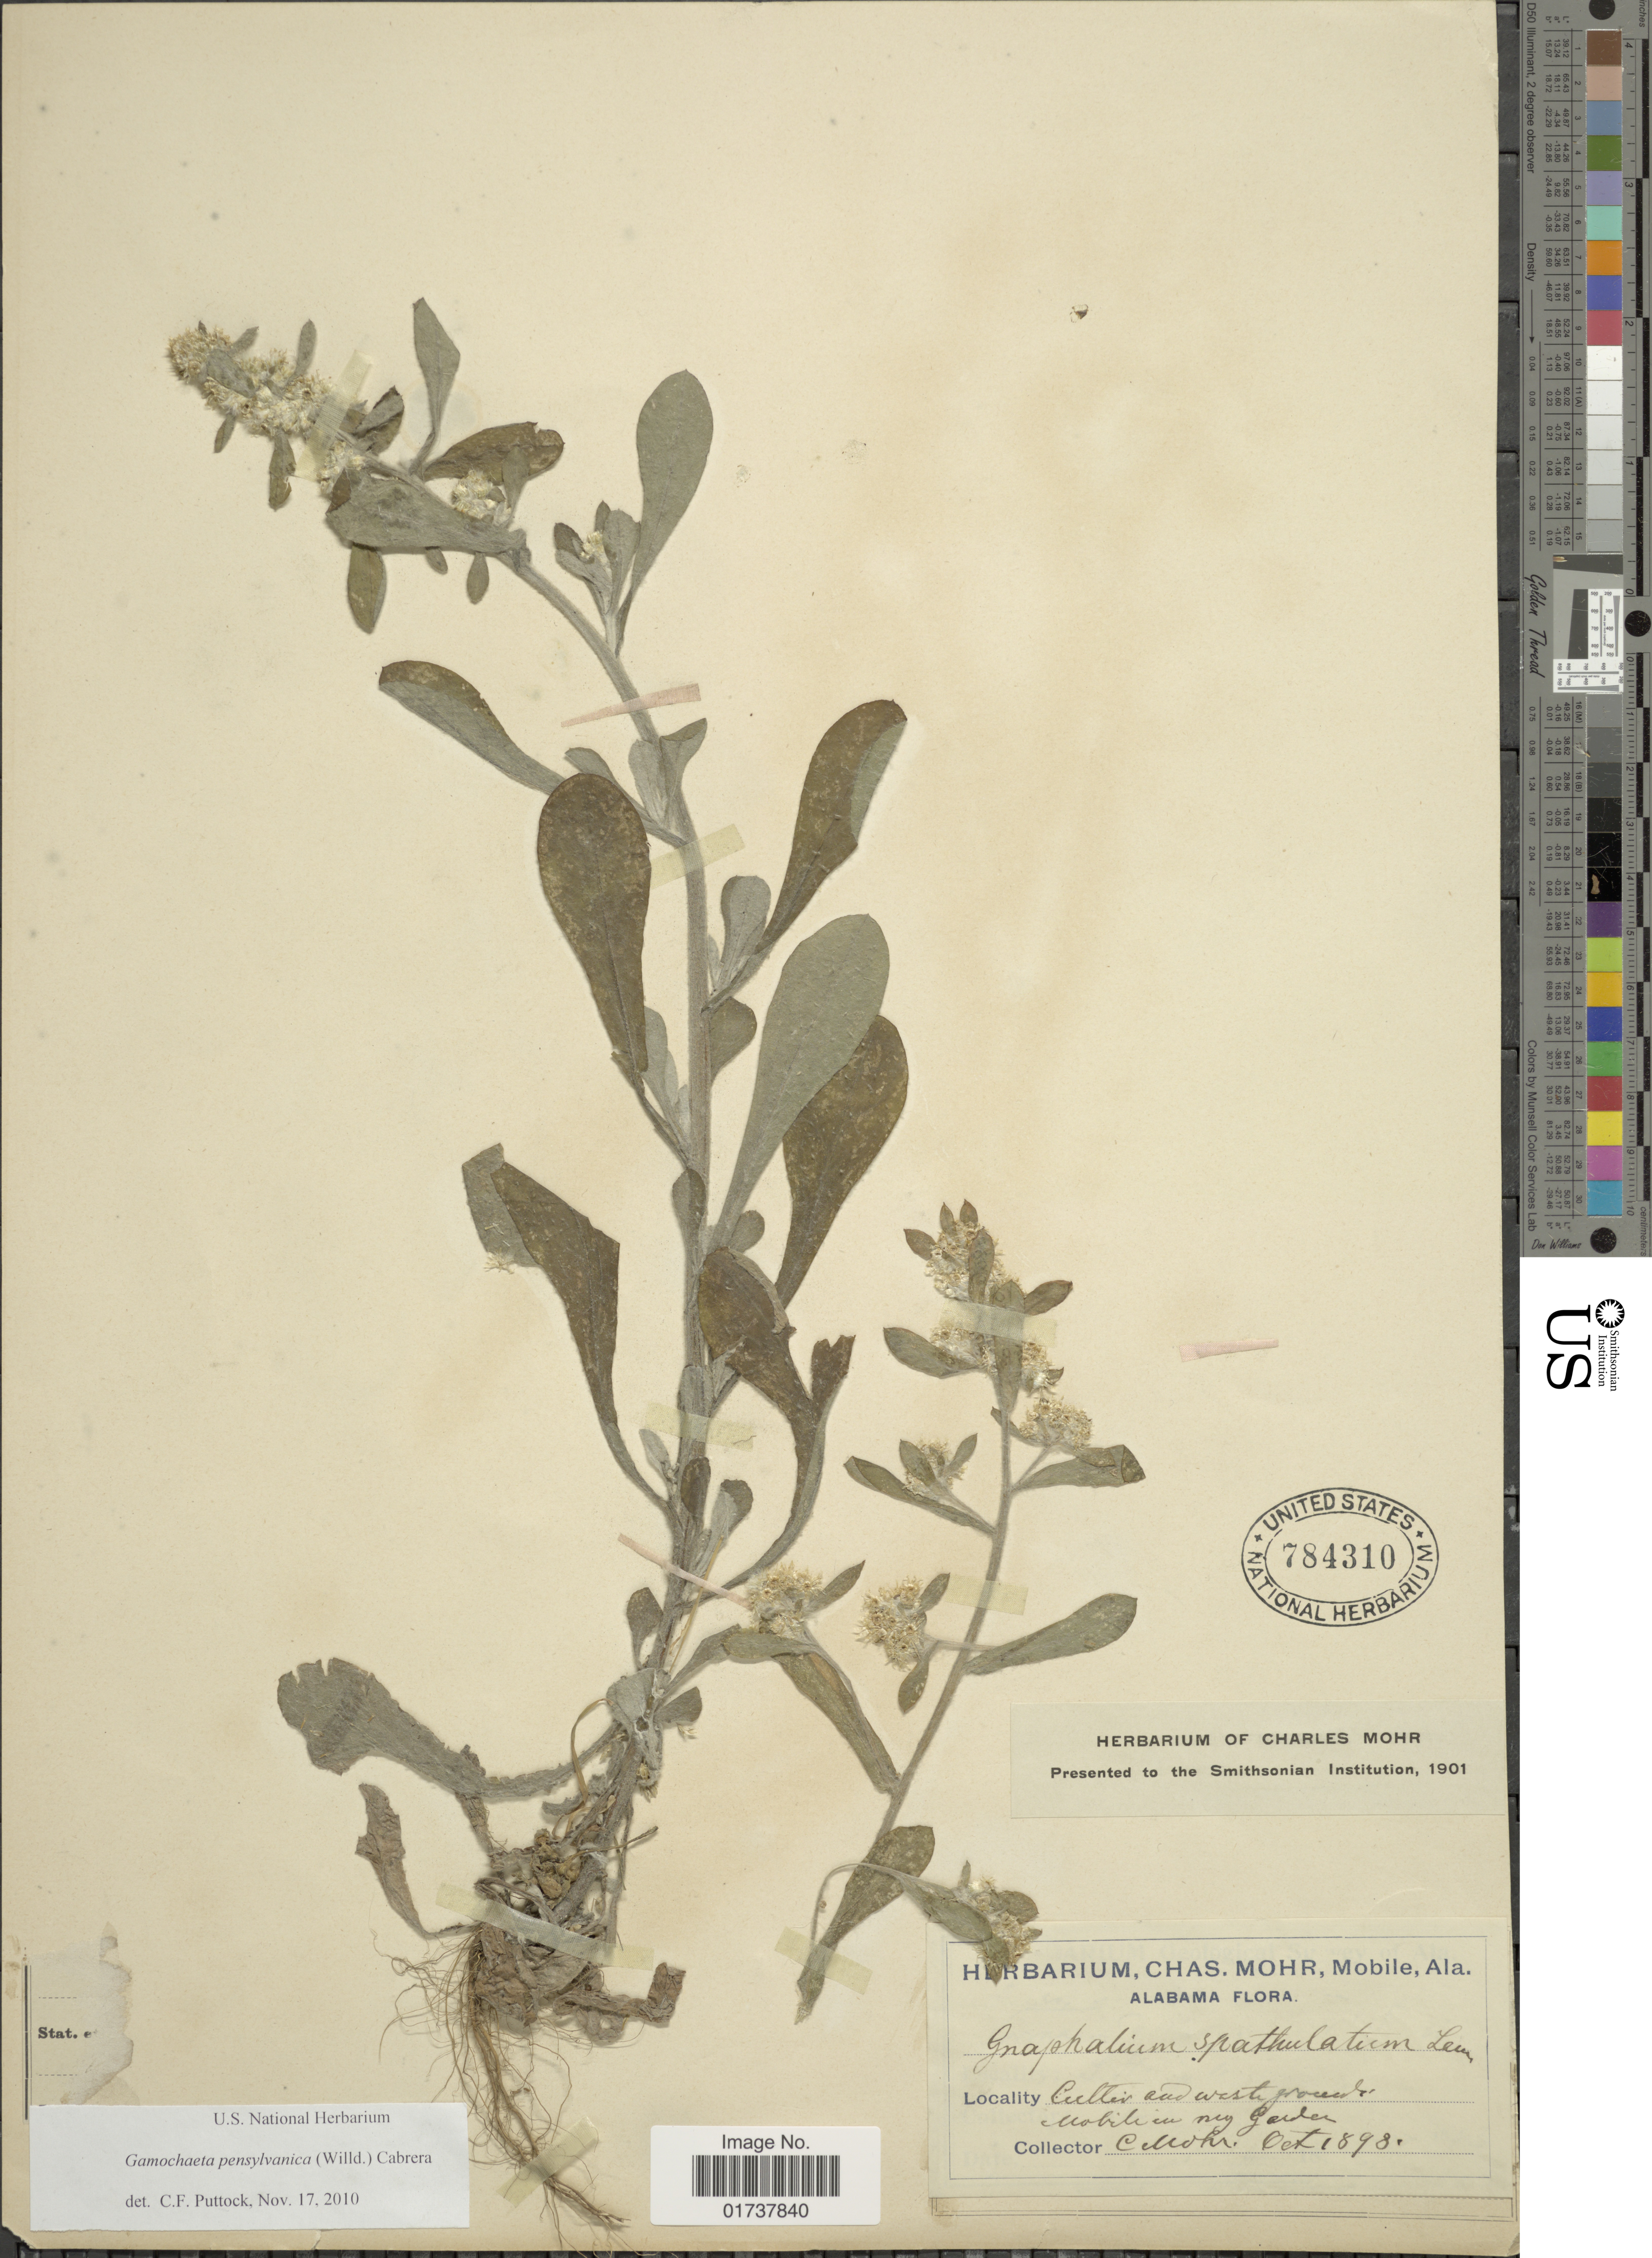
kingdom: Plantae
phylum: Tracheophyta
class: Magnoliopsida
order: Asterales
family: Asteraceae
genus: Gamochaeta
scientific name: Gamochaeta pensylvanica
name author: (Willd.) Cabrera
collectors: C. T. Mohr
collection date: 1898-10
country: United States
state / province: Alabama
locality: Cultive and west grounds, Mobile in my garden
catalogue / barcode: US 784310